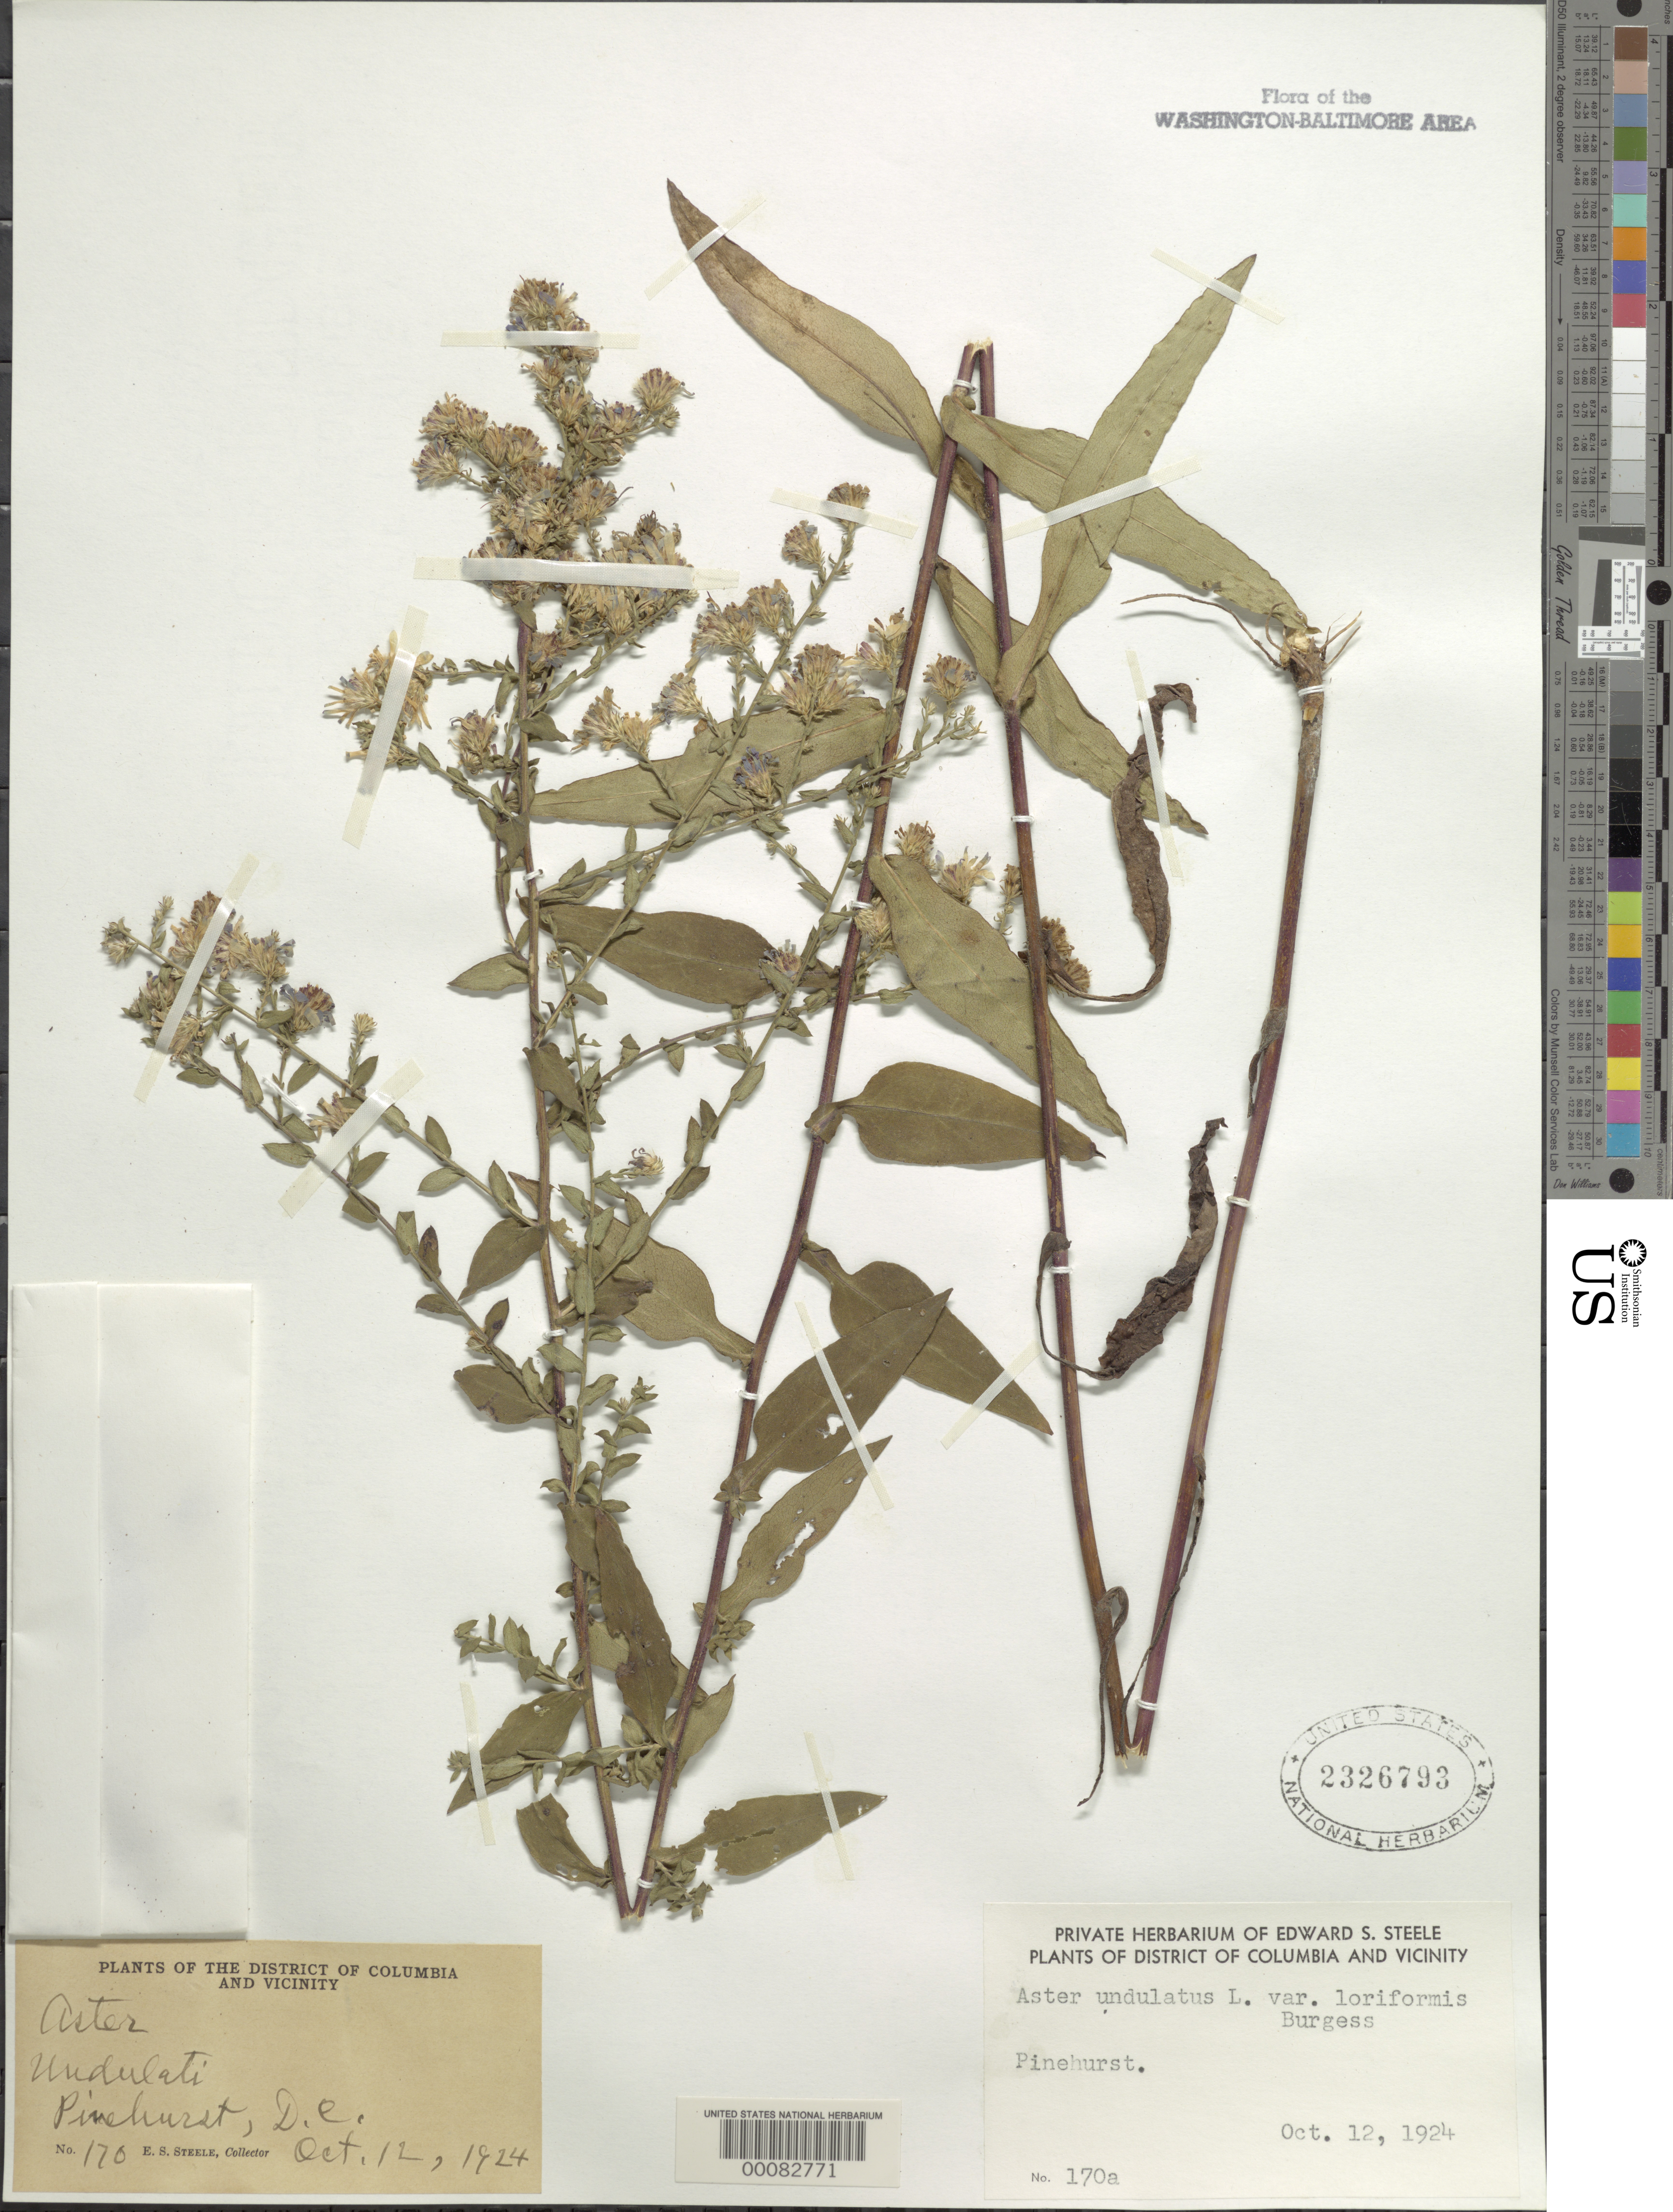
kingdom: Plantae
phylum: Tracheophyta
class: Magnoliopsida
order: Asterales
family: Asteraceae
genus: Symphyotrichum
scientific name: Symphyotrichum undulatum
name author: (L.) G.L. Nesom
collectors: E. Steele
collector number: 170A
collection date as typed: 12 Oct 1924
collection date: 1924-10-12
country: United States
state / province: District of Columbia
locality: Pinehurst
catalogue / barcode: US 2326793